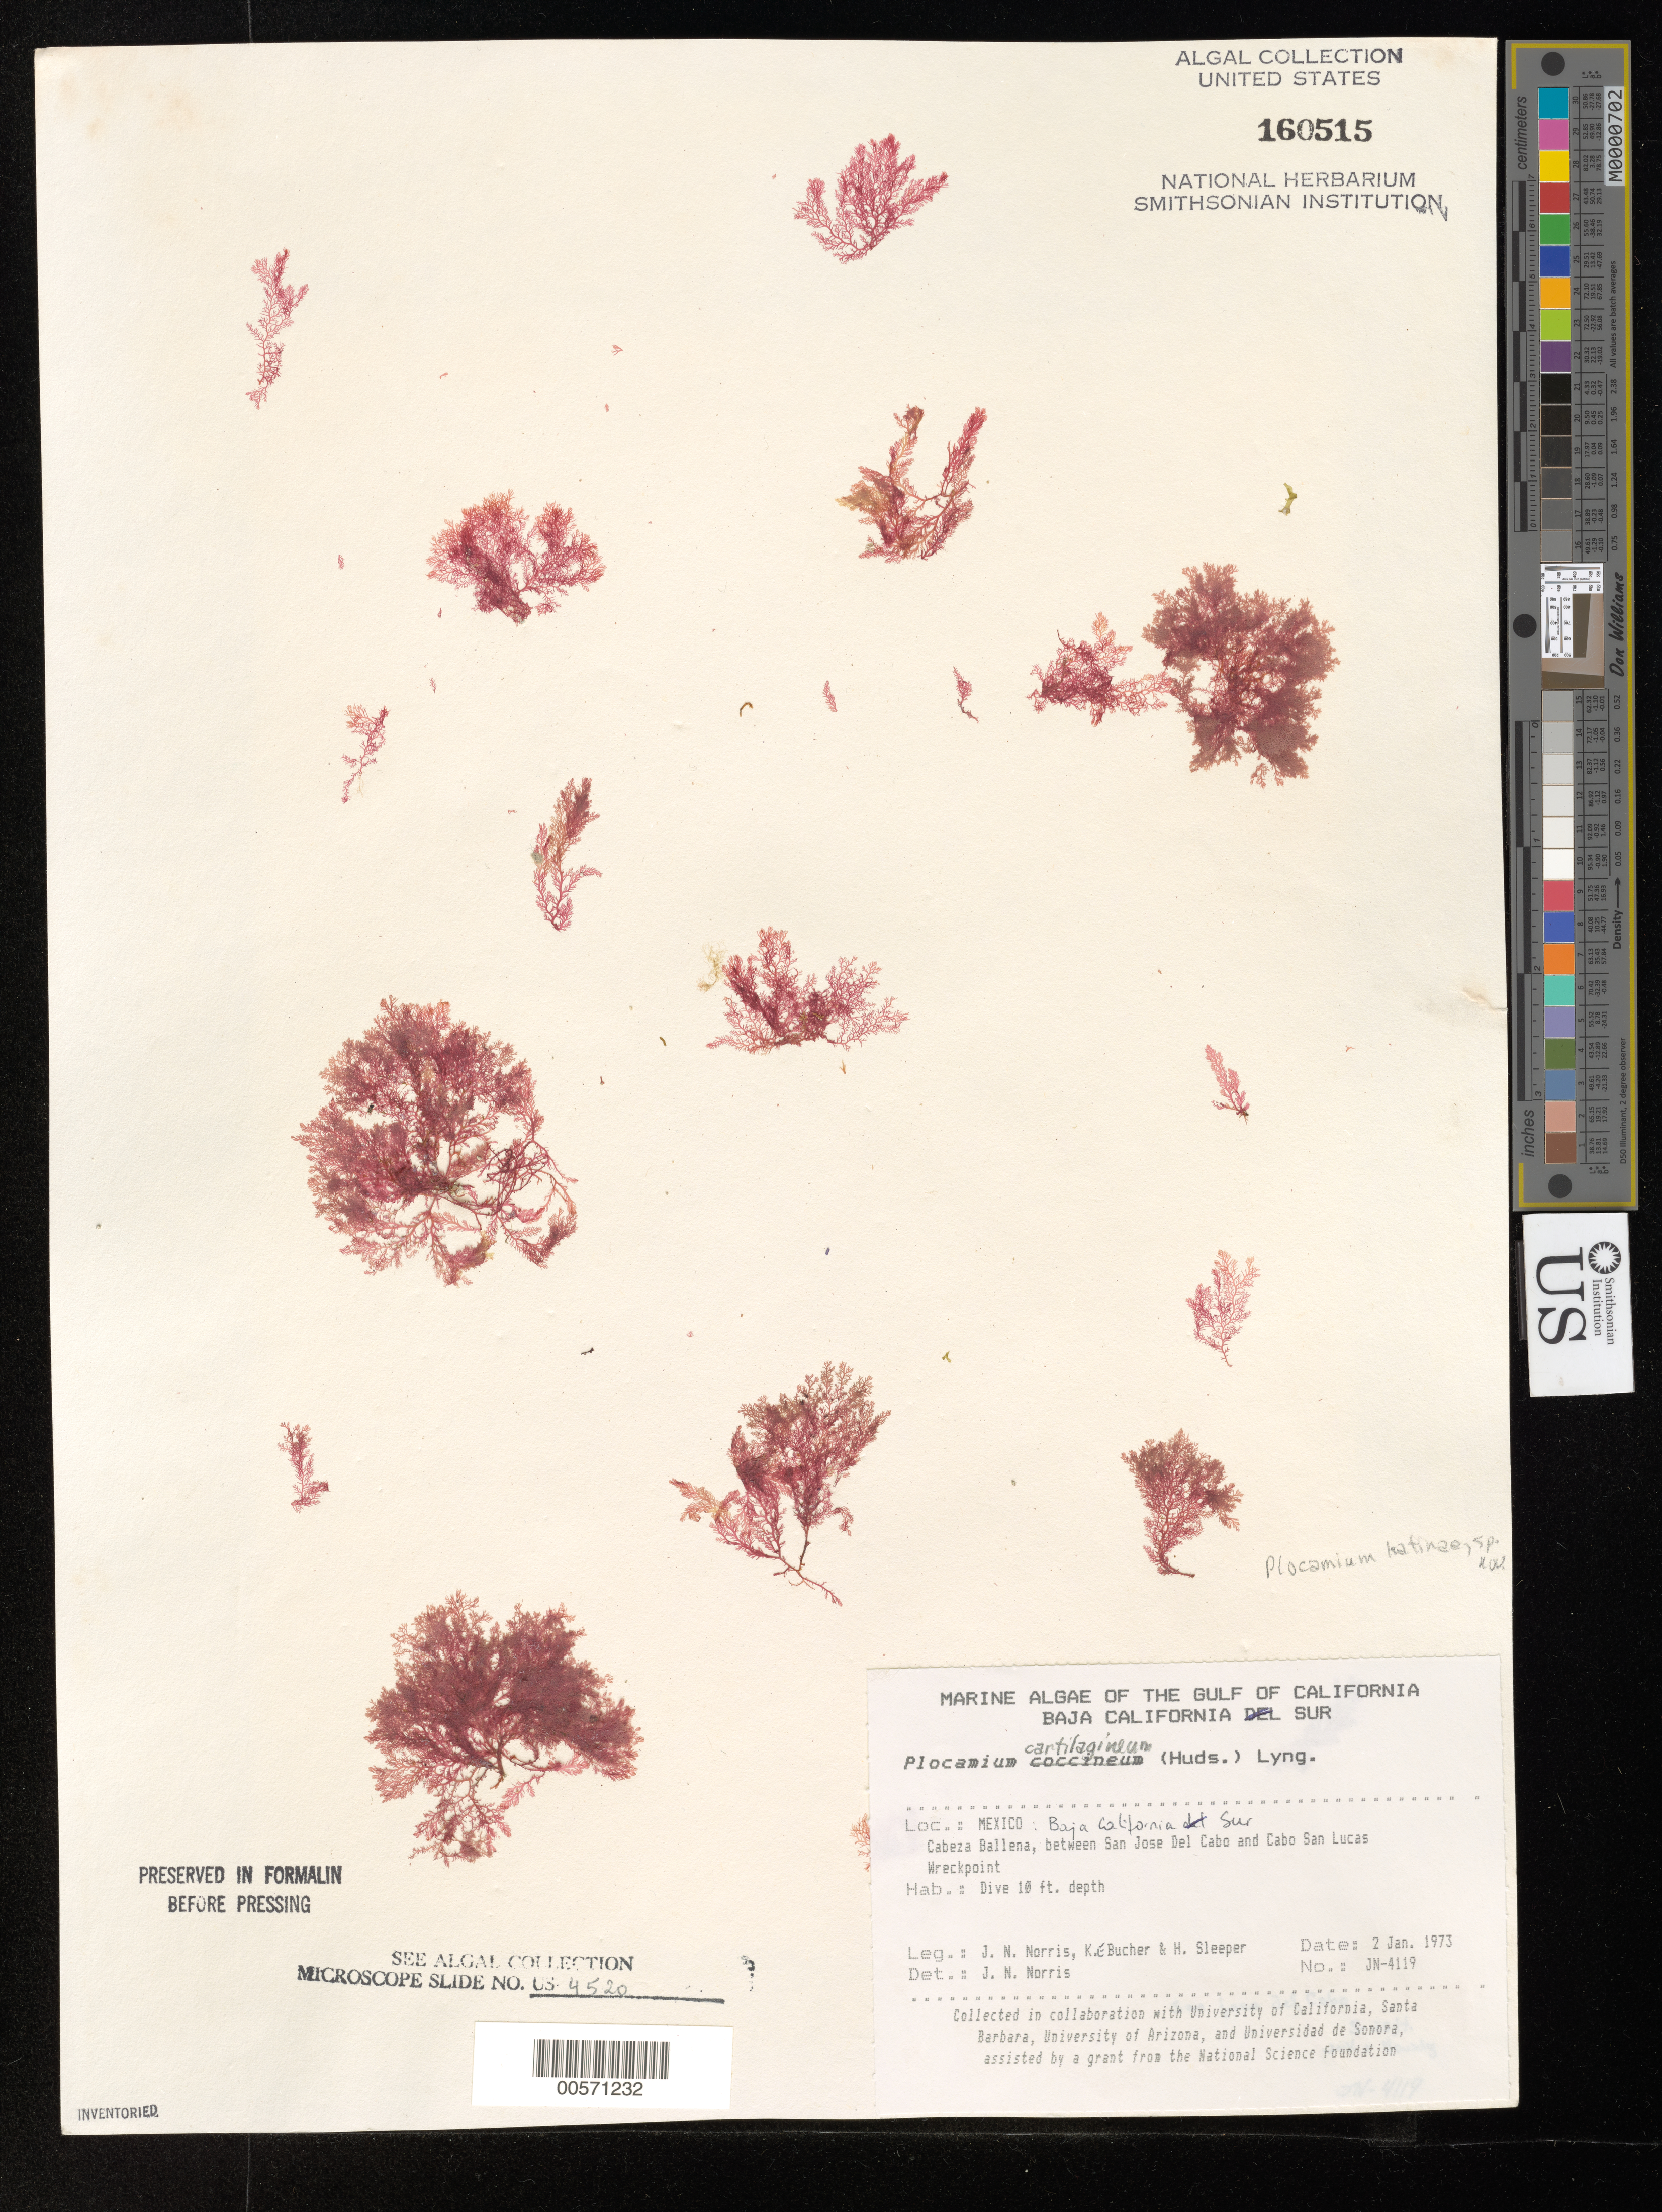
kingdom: Plantae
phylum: Rhodophyta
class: Florideophyceae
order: Plocamiales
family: Plocamiaceae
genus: Plocamium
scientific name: Plocamium cartilagineum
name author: (L.) P.S. Dixon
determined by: Norris, James N.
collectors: J. N. Norris, K. E. Bucher & H. Sleeper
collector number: JN-4119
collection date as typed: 02 Jan 1973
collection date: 1973-01-02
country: Mexico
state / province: Baja California Sur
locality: Cabeza Ballena between San Jose del Cabo and Cabo San Lucas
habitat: Dive 10 ft depth.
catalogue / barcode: US 160515